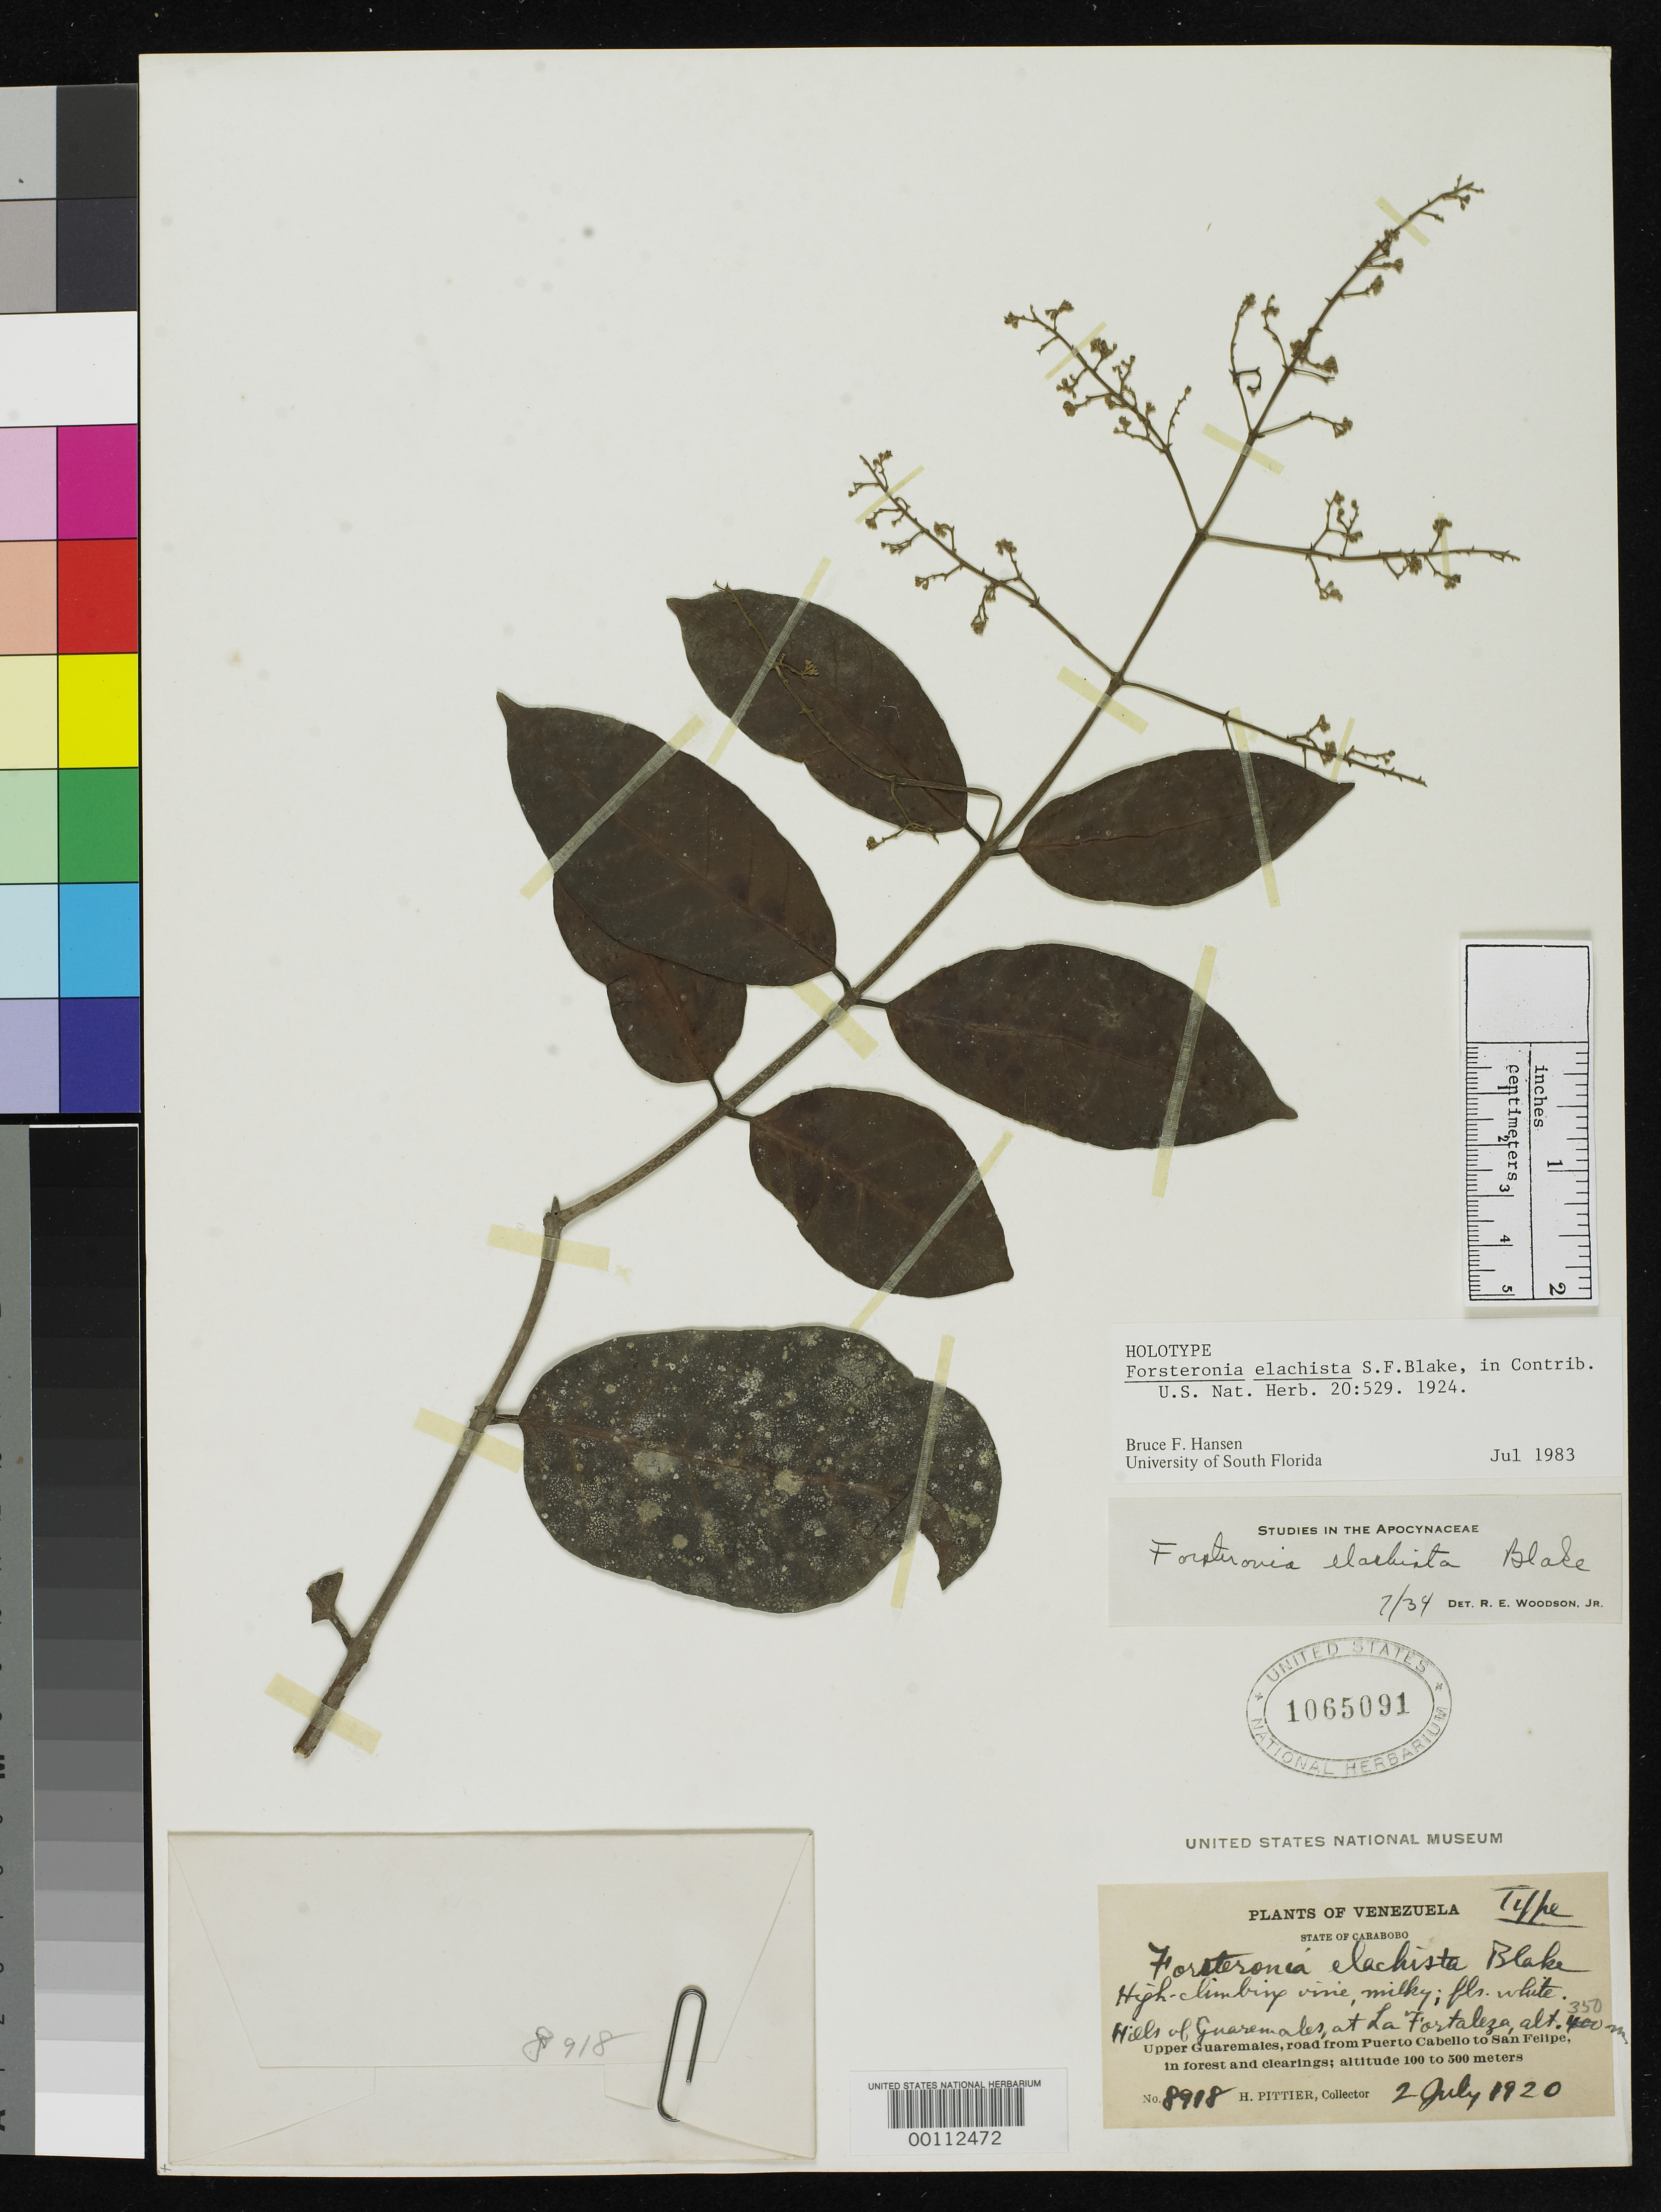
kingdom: Plantae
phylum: Tracheophyta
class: Magnoliopsida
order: Gentianales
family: Apocynaceae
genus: Forsteronia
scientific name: Forsteronia elachista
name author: S.F. Blake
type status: Holotype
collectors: H. F. Pittier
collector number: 8918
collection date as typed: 02 Jul 1920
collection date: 1920-07-02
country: Venezuela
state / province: Carabobo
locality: Guaremales, La Fortaleza, between Puerto Cabello and San Felipe.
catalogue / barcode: US 1065091